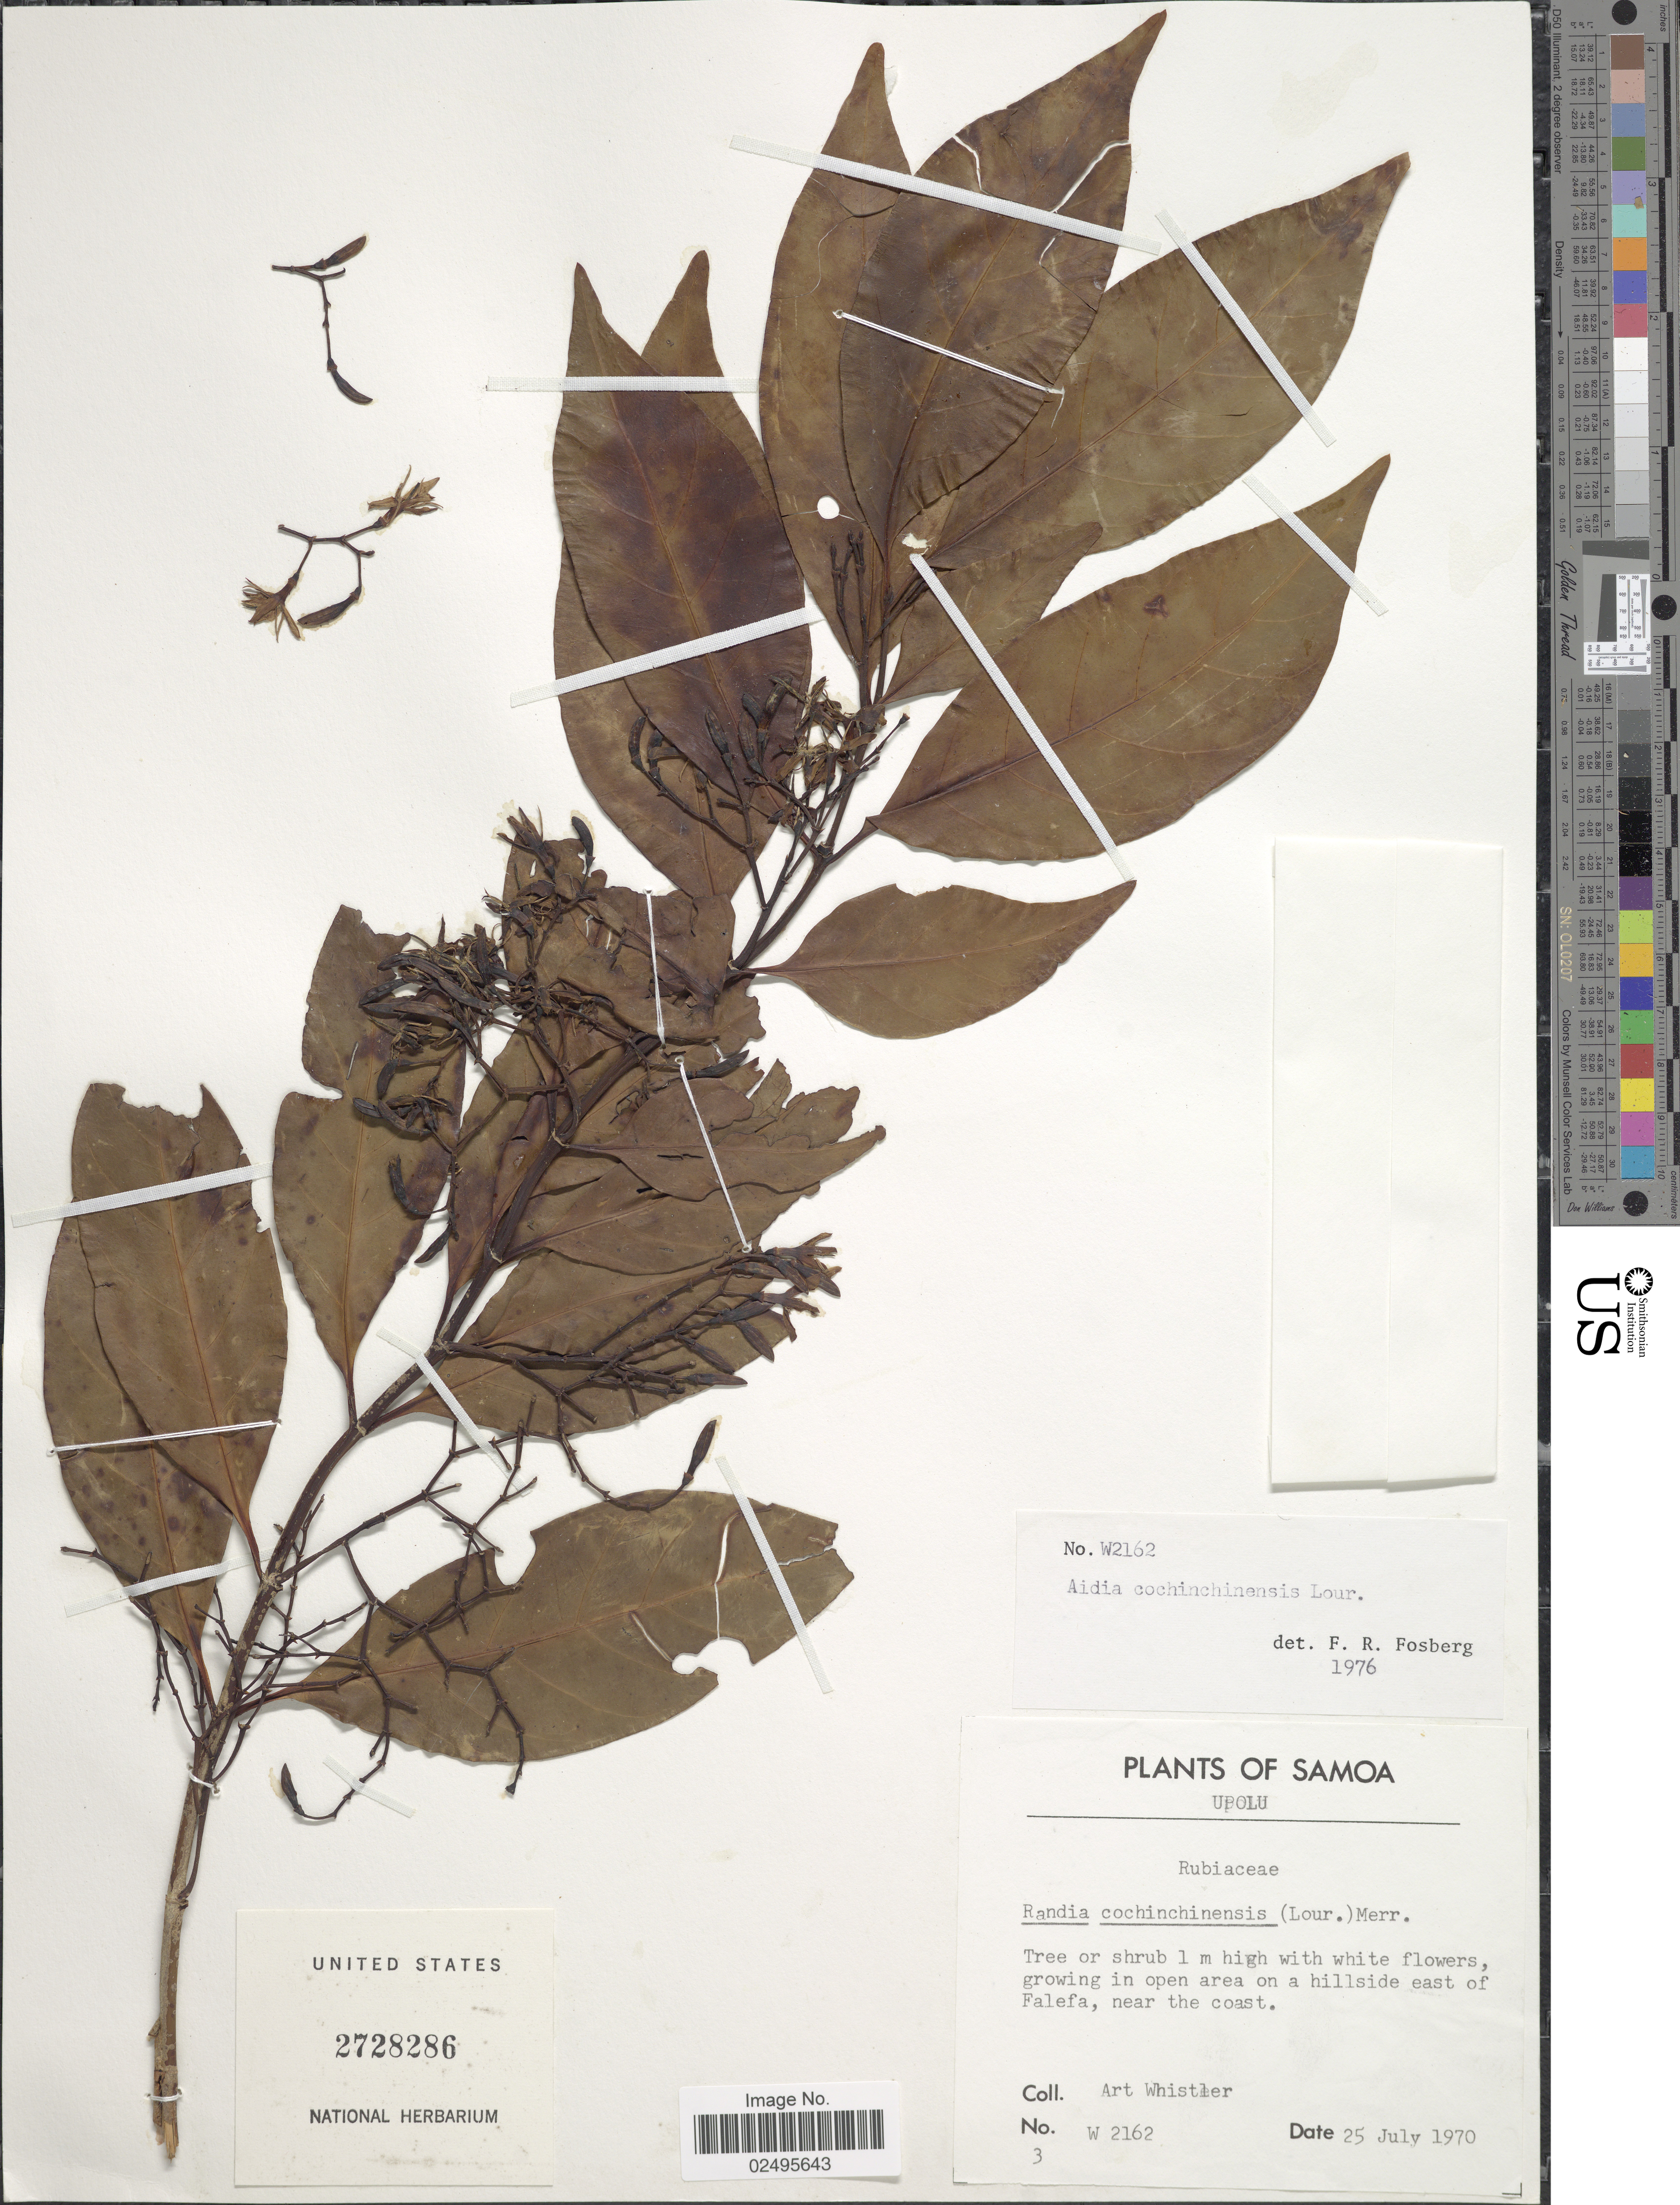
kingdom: Plantae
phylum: Tracheophyta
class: Magnoliopsida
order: Gentianales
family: Rubiaceae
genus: Aidia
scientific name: Aidia graeffei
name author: (Reinecke) Tirveng.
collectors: A. Whistler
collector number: W 2162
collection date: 1970-07-25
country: Samoa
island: Upolu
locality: Upolu. On a hillside east of Falefa, near the coast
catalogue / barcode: US 2728286